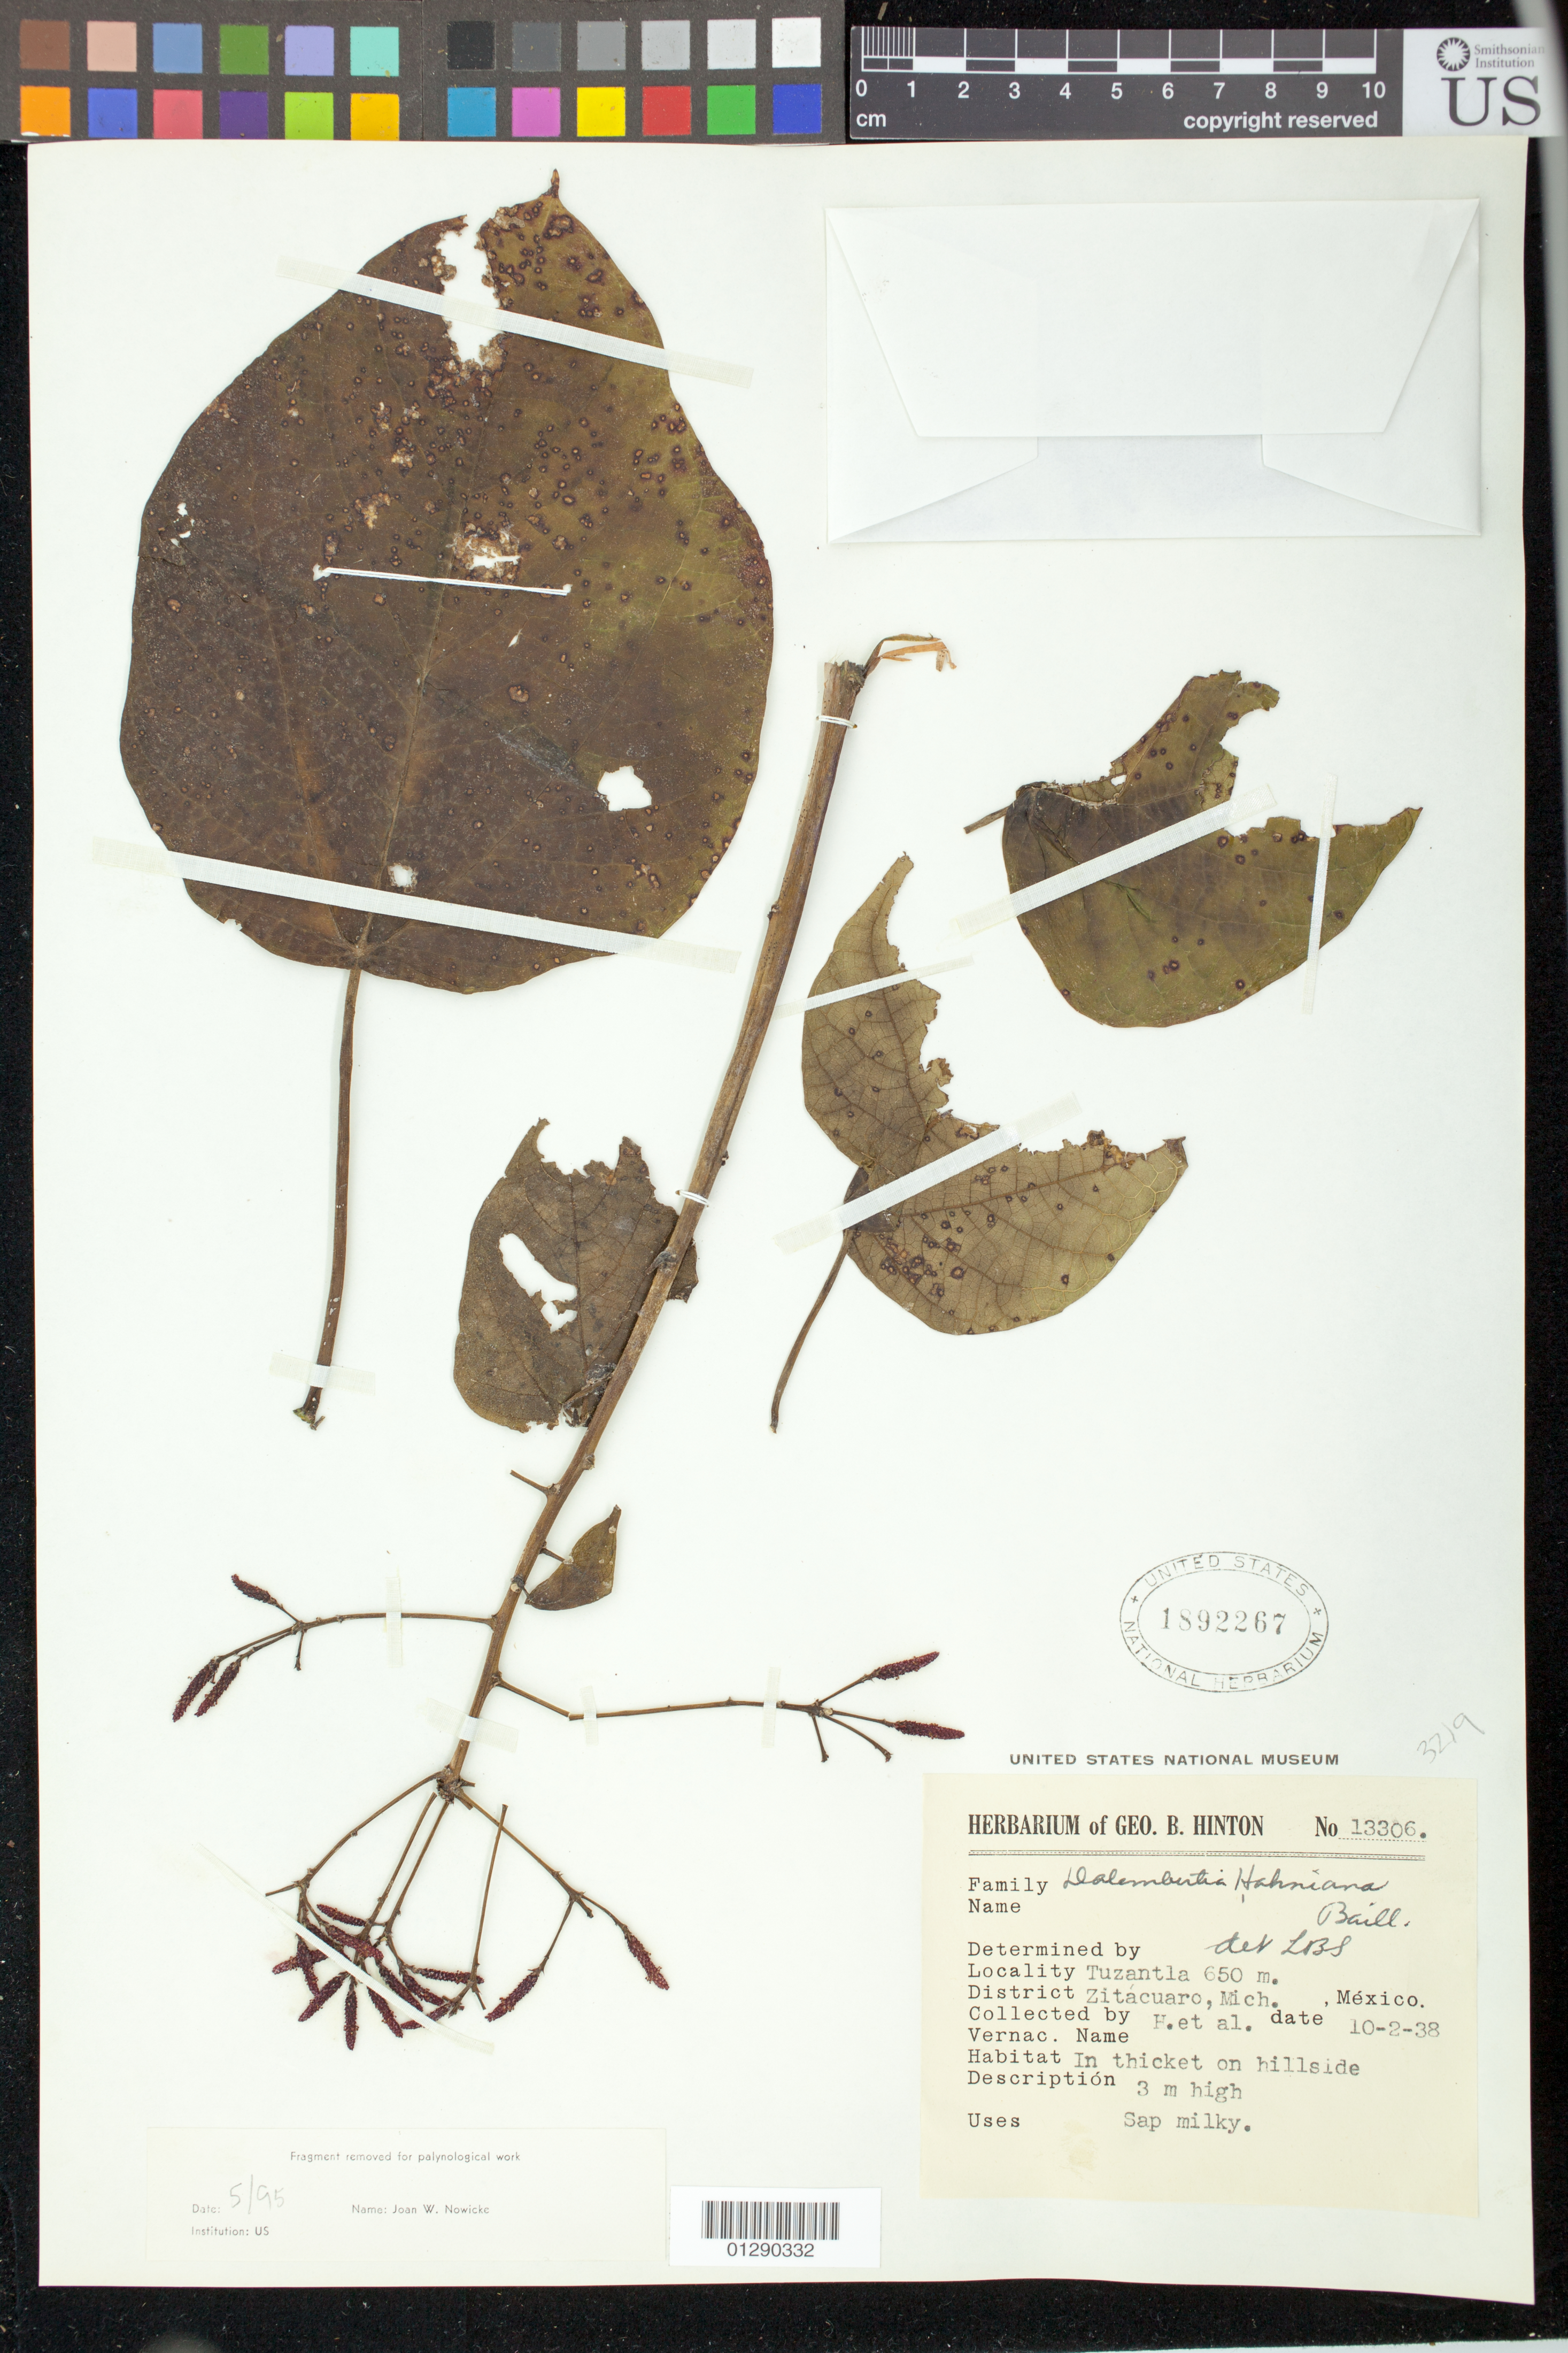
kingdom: Plantae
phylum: Tracheophyta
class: Magnoliopsida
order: Malpighiales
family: Euphorbiaceae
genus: Dalembertia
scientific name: Dalembertia hahniana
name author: Baill.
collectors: G. B. Hinton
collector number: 13306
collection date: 1938-10-02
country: Mexico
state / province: Michoacan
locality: Tuzantla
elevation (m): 650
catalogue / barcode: US 1892267